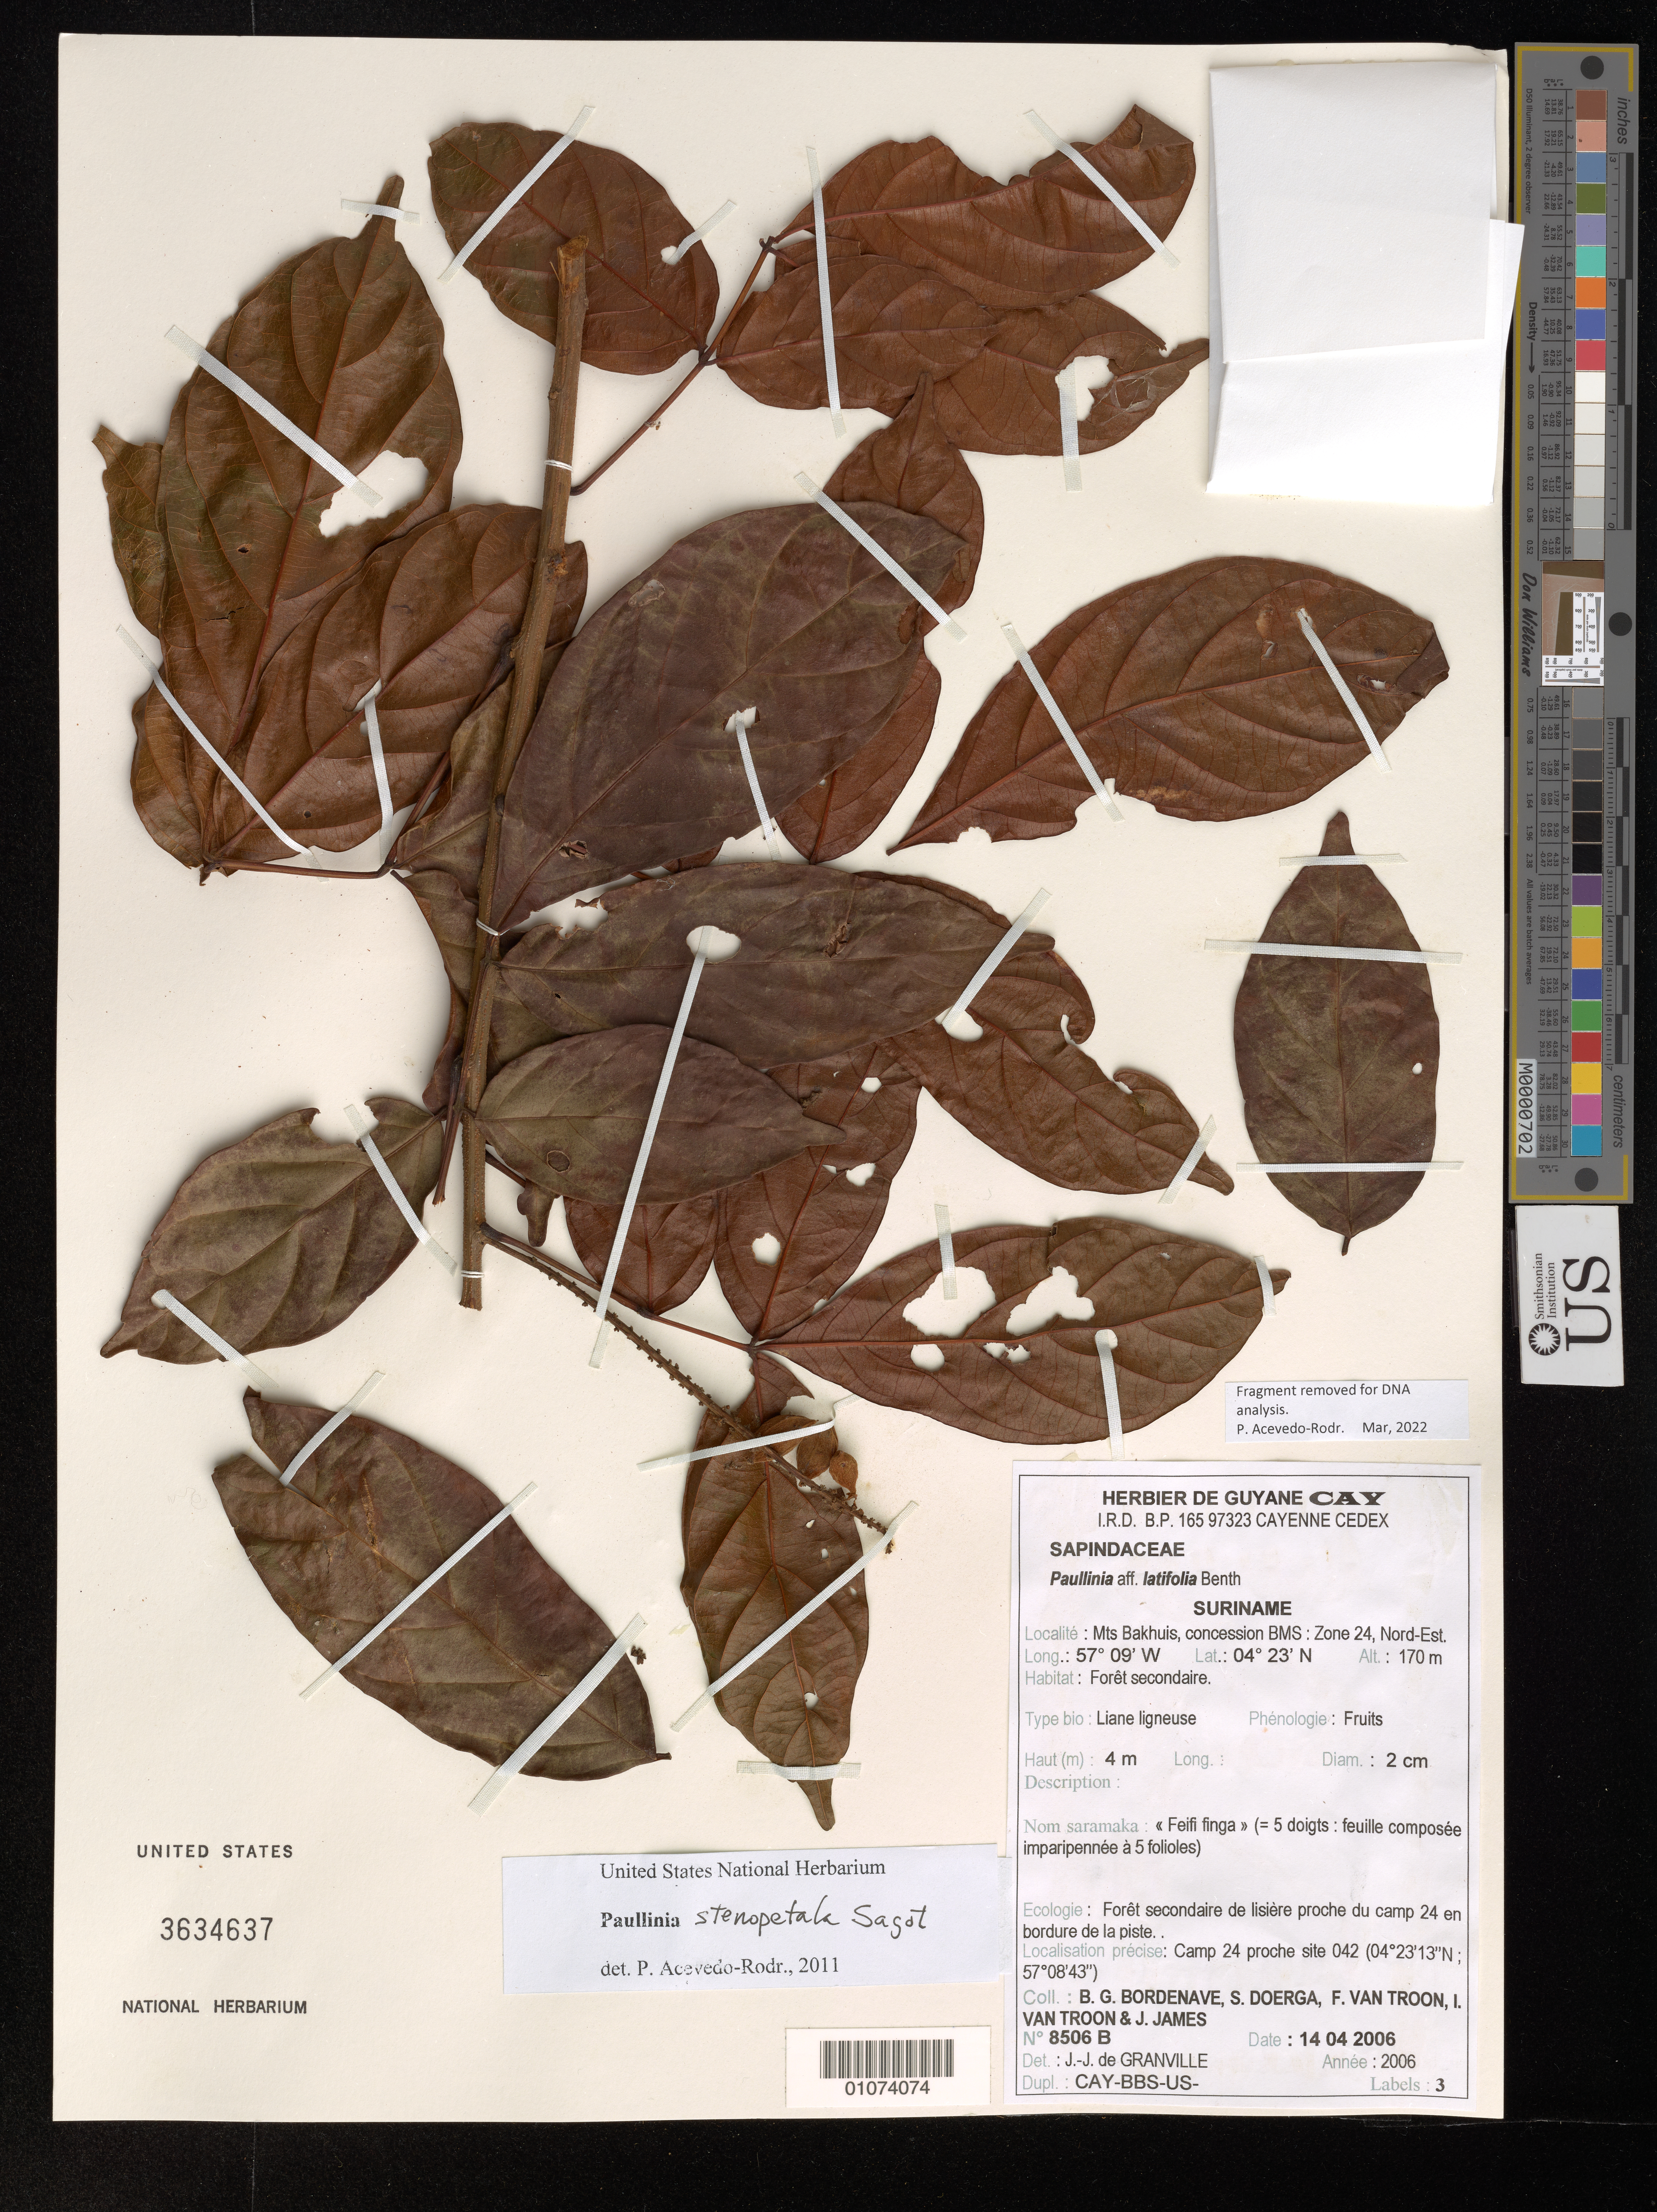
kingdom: Plantae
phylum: Tracheophyta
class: Magnoliopsida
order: Sapindales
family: Sapindaceae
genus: Paullinia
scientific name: Paullinia stenopetala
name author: Sagot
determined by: Acevedo-Rodríguez, P., (BOT), Smithsonian Institution - National Museum of Natural History (UNITED STATES)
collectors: B. Bordenave, S. Doerga, F. Van Troon, I. van Troon & J. James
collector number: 8506 B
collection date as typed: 14-Apr-06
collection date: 2006-04-14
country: Suriname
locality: Mts Bakhuis, concession BMS: Zone 24, nord-est. Camp 24 proce site 42 (4º23'13"N; 57º8'43")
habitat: Foret secondaire de lisiere proche du camp 24, en bordure de la piste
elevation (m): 170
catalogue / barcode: US 3634637